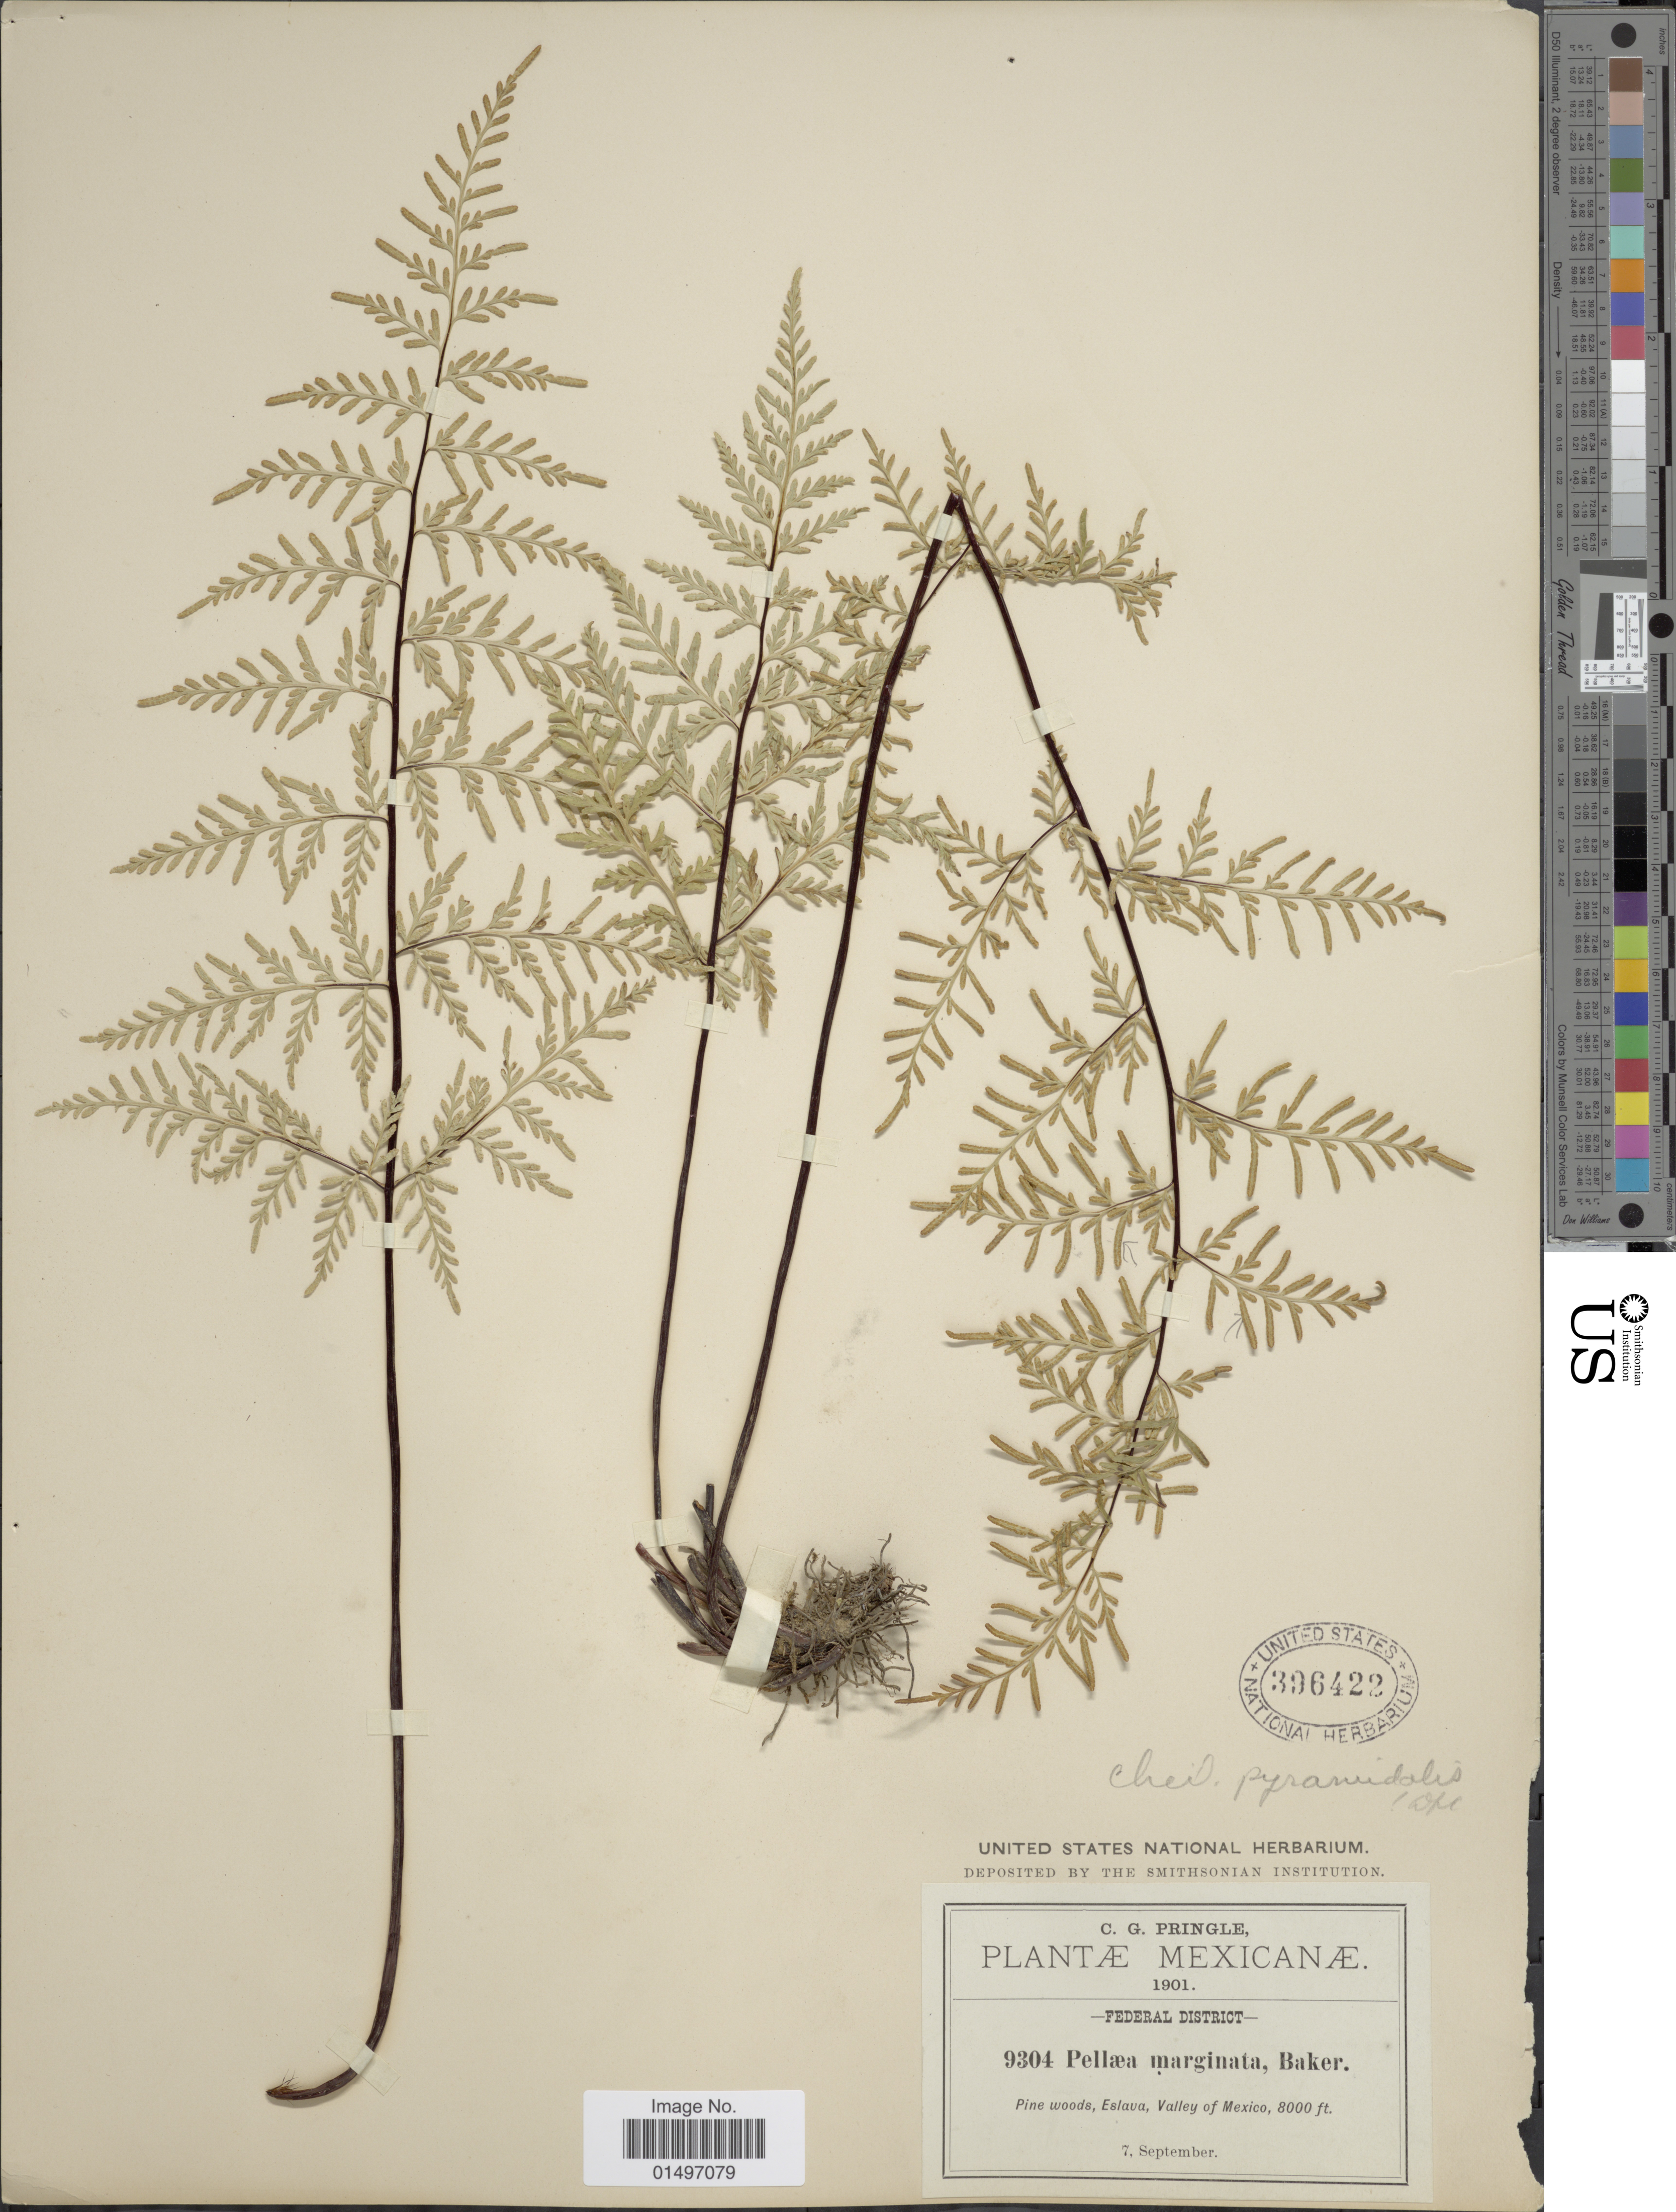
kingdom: Plantae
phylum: Tracheophyta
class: Polypodiopsida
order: Polypodiales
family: Pteridaceae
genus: Gaga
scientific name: Gaga hirsuta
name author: (Link) Fay W. Li & Windham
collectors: C. G. Pringle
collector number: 9304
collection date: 1901-09-07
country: Mexico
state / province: Distrito Federal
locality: Mexicanae, Pine woods, Eslava, Valley of Mexico.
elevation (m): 2438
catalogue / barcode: US 396422